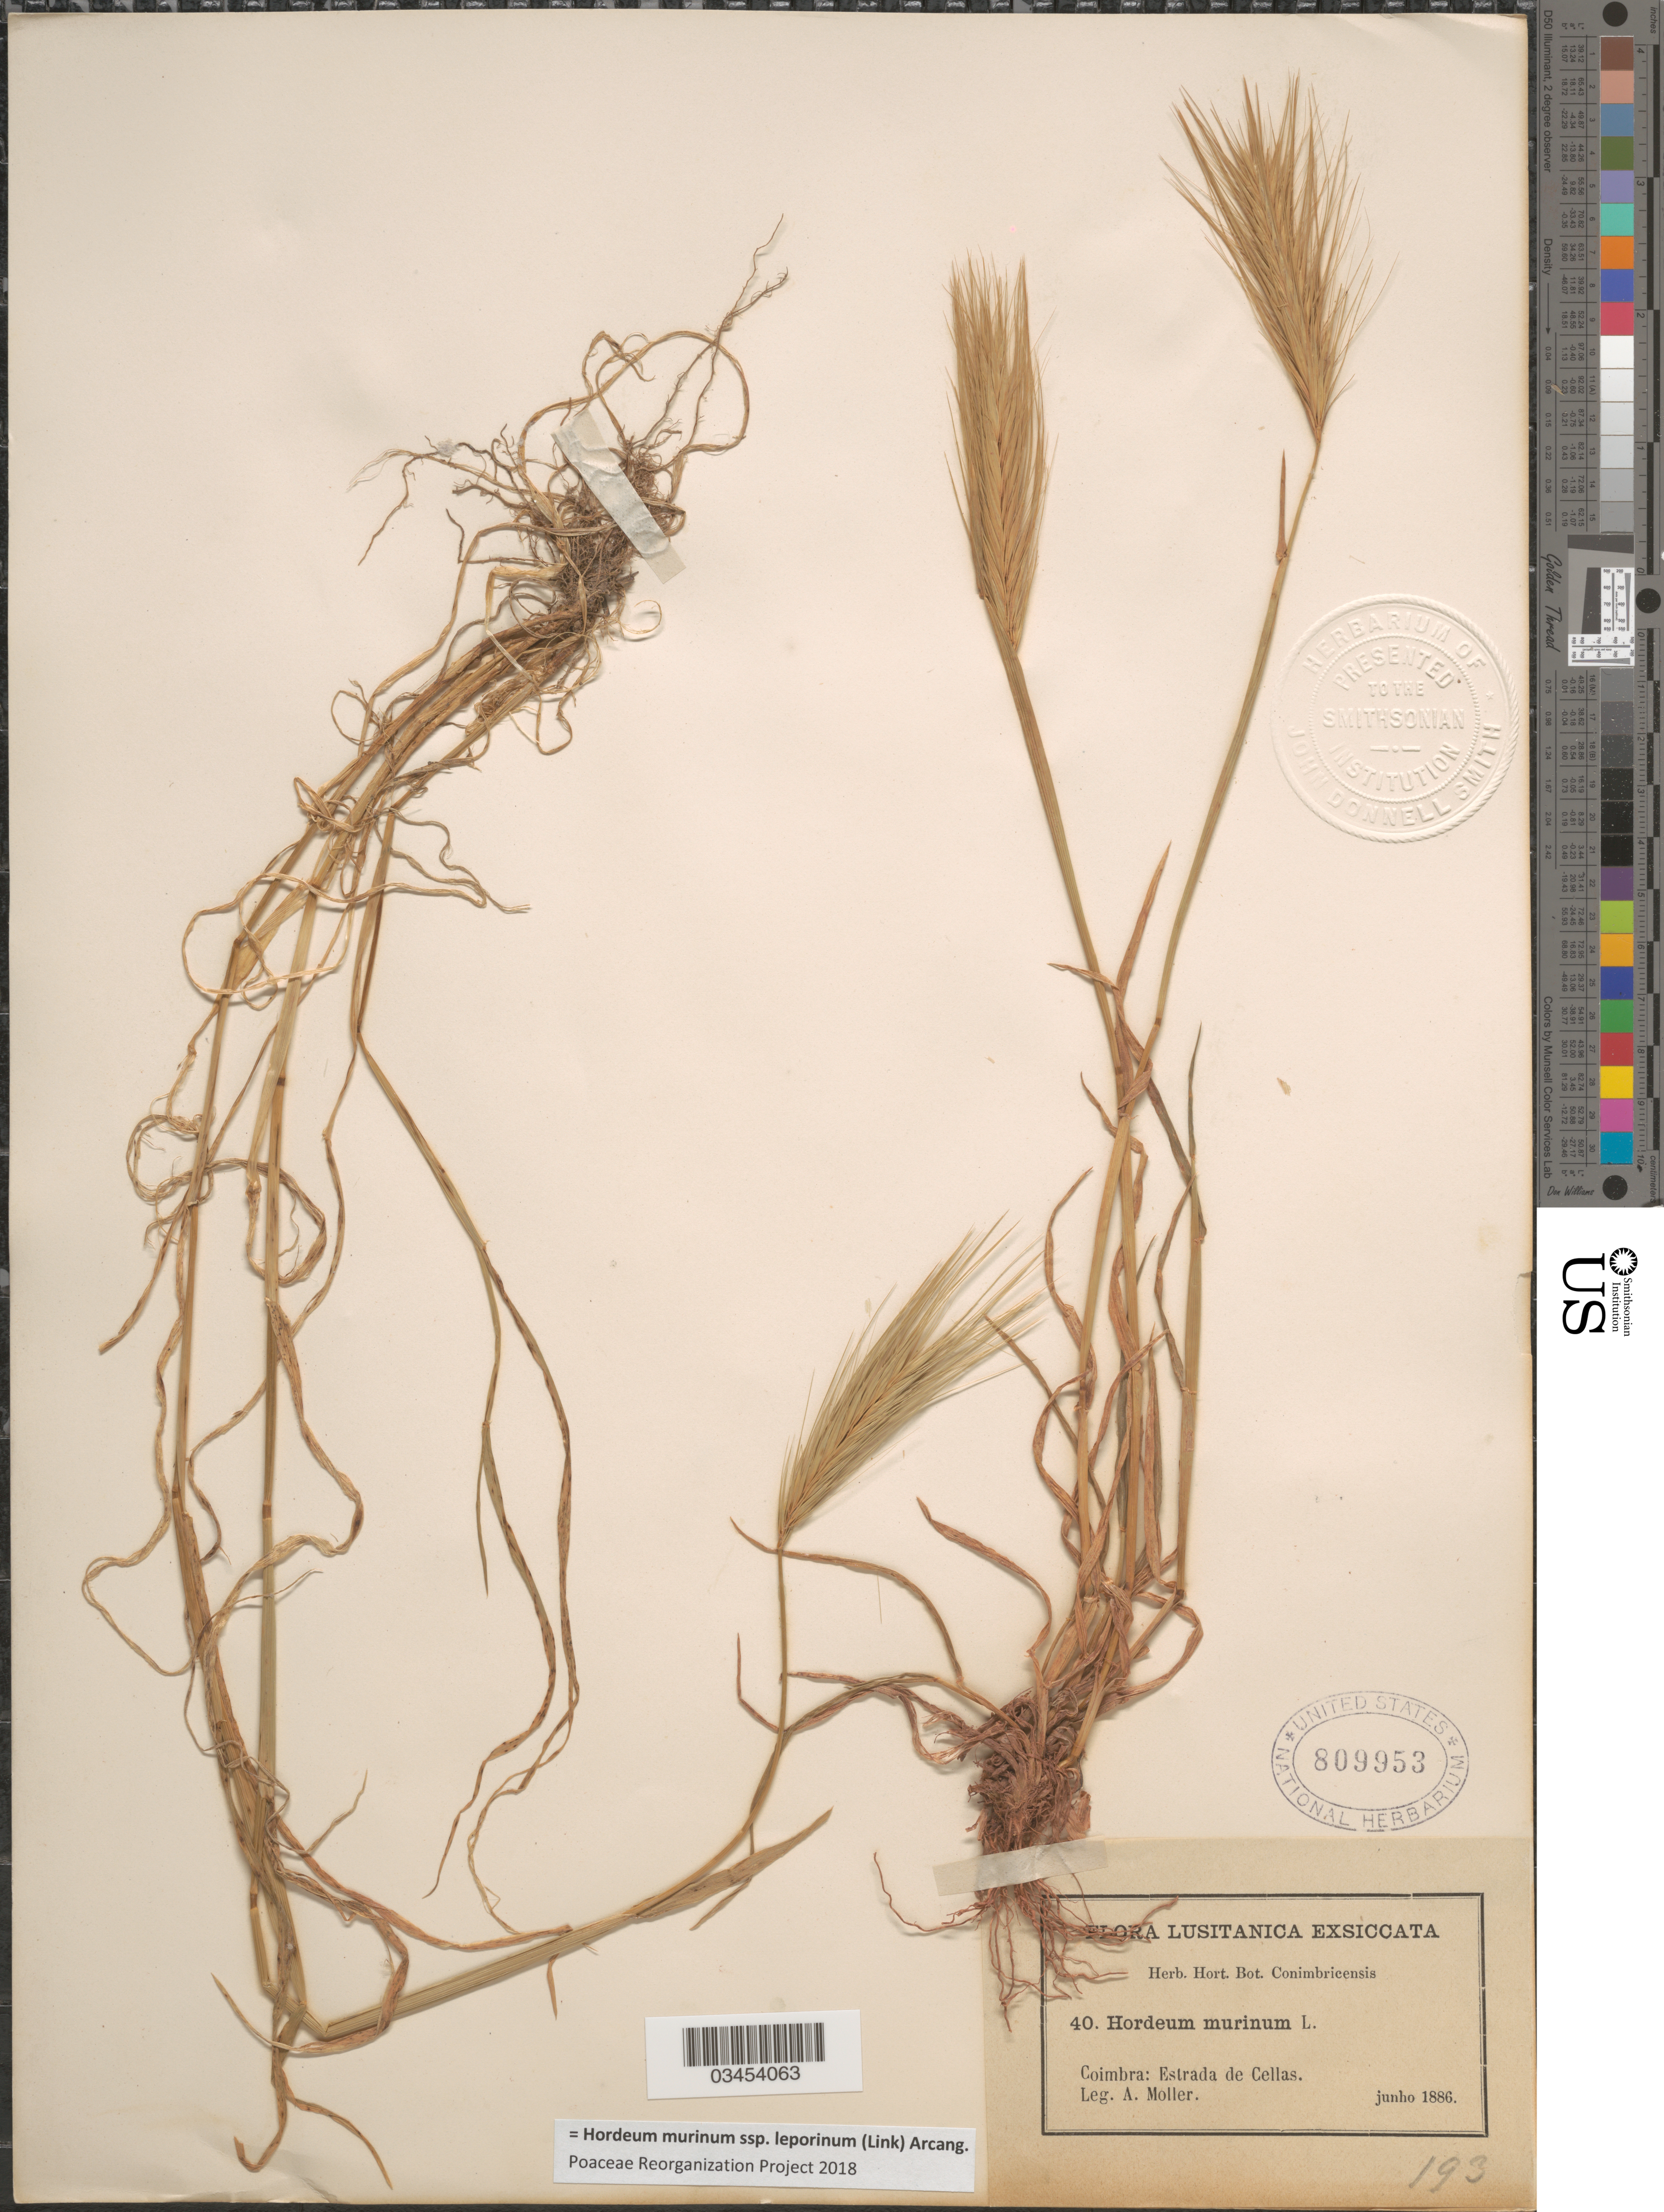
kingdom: Plantae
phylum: Tracheophyta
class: Liliopsida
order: Poales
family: Poaceae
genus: Hordeum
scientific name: Hordeum murinum subsp. leporinum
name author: (Link) Arcang.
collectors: A. Moller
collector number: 40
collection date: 1886-06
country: Portugal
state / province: Coimbra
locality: Lusitanica. Estrada de Cellas.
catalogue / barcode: US 809953